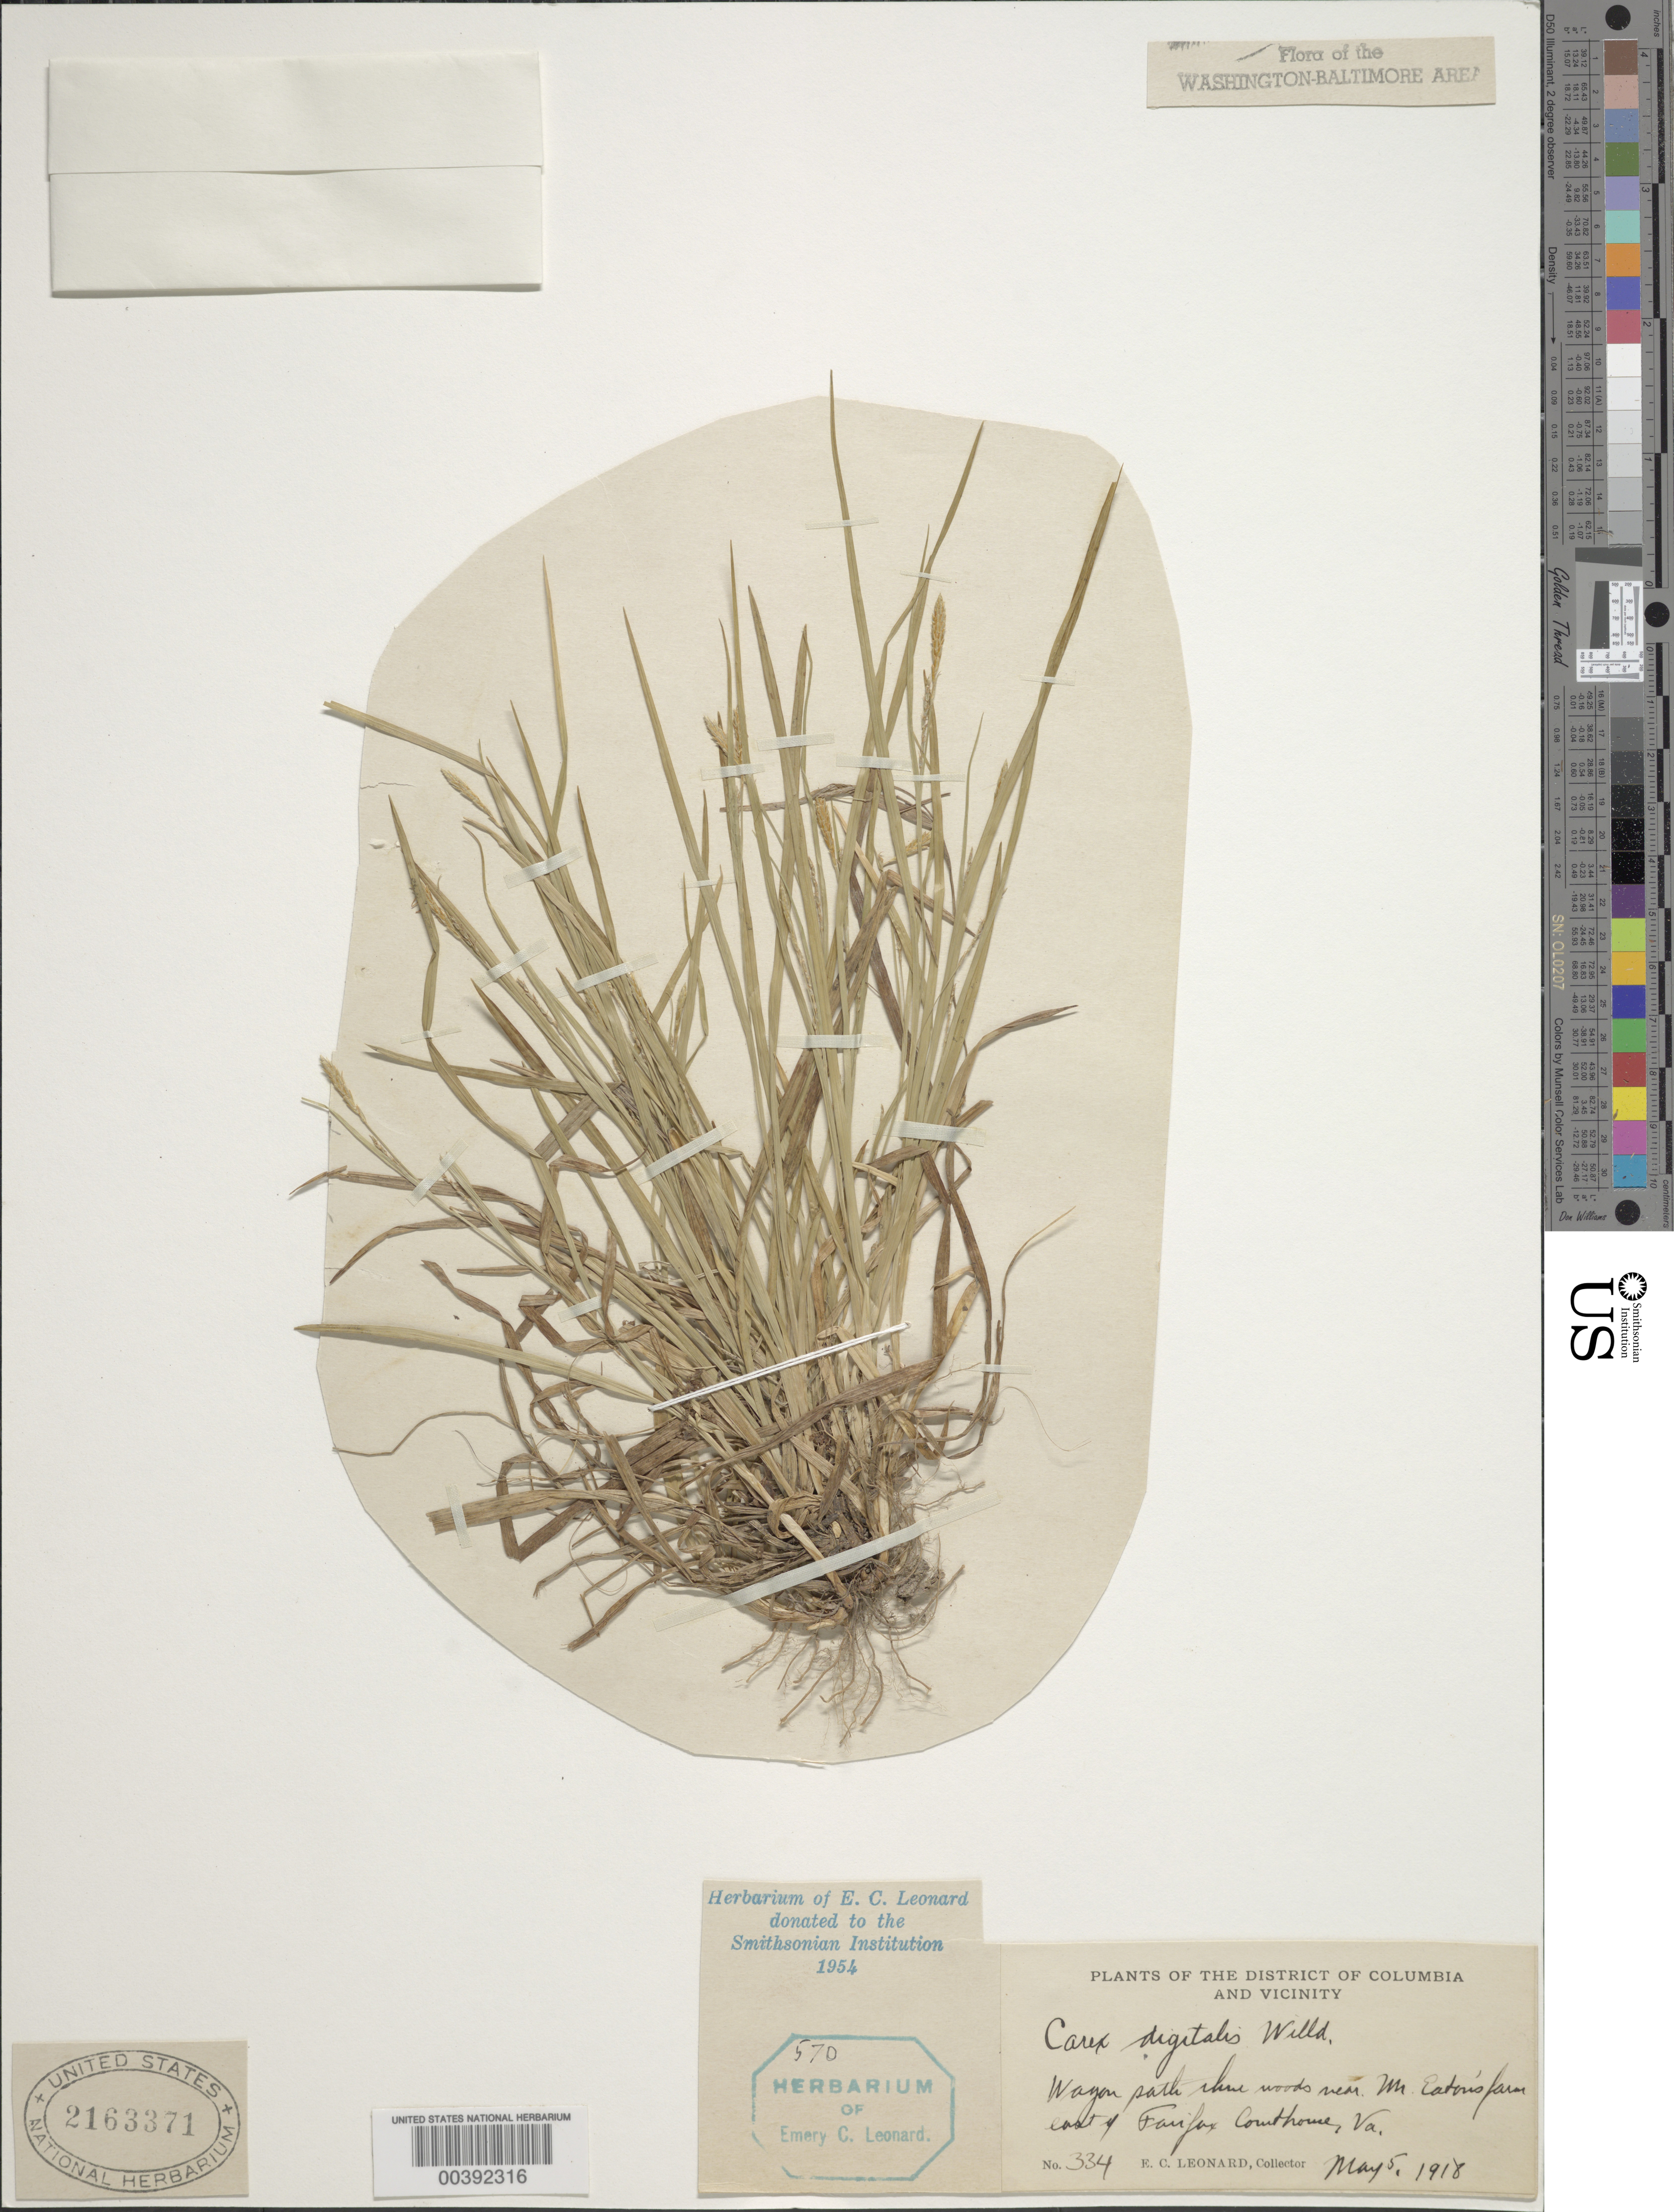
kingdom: Plantae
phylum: Tracheophyta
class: Liliopsida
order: Poales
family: Cyperaceae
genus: Carex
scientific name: Carex digitalis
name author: Willd.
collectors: E. C. Leonard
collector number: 334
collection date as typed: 05 May 1918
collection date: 1918-05-05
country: United States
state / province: Virginia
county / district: Fairfax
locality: East of Fairfax Courthouse C. & O. Canal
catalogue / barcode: US 2163371